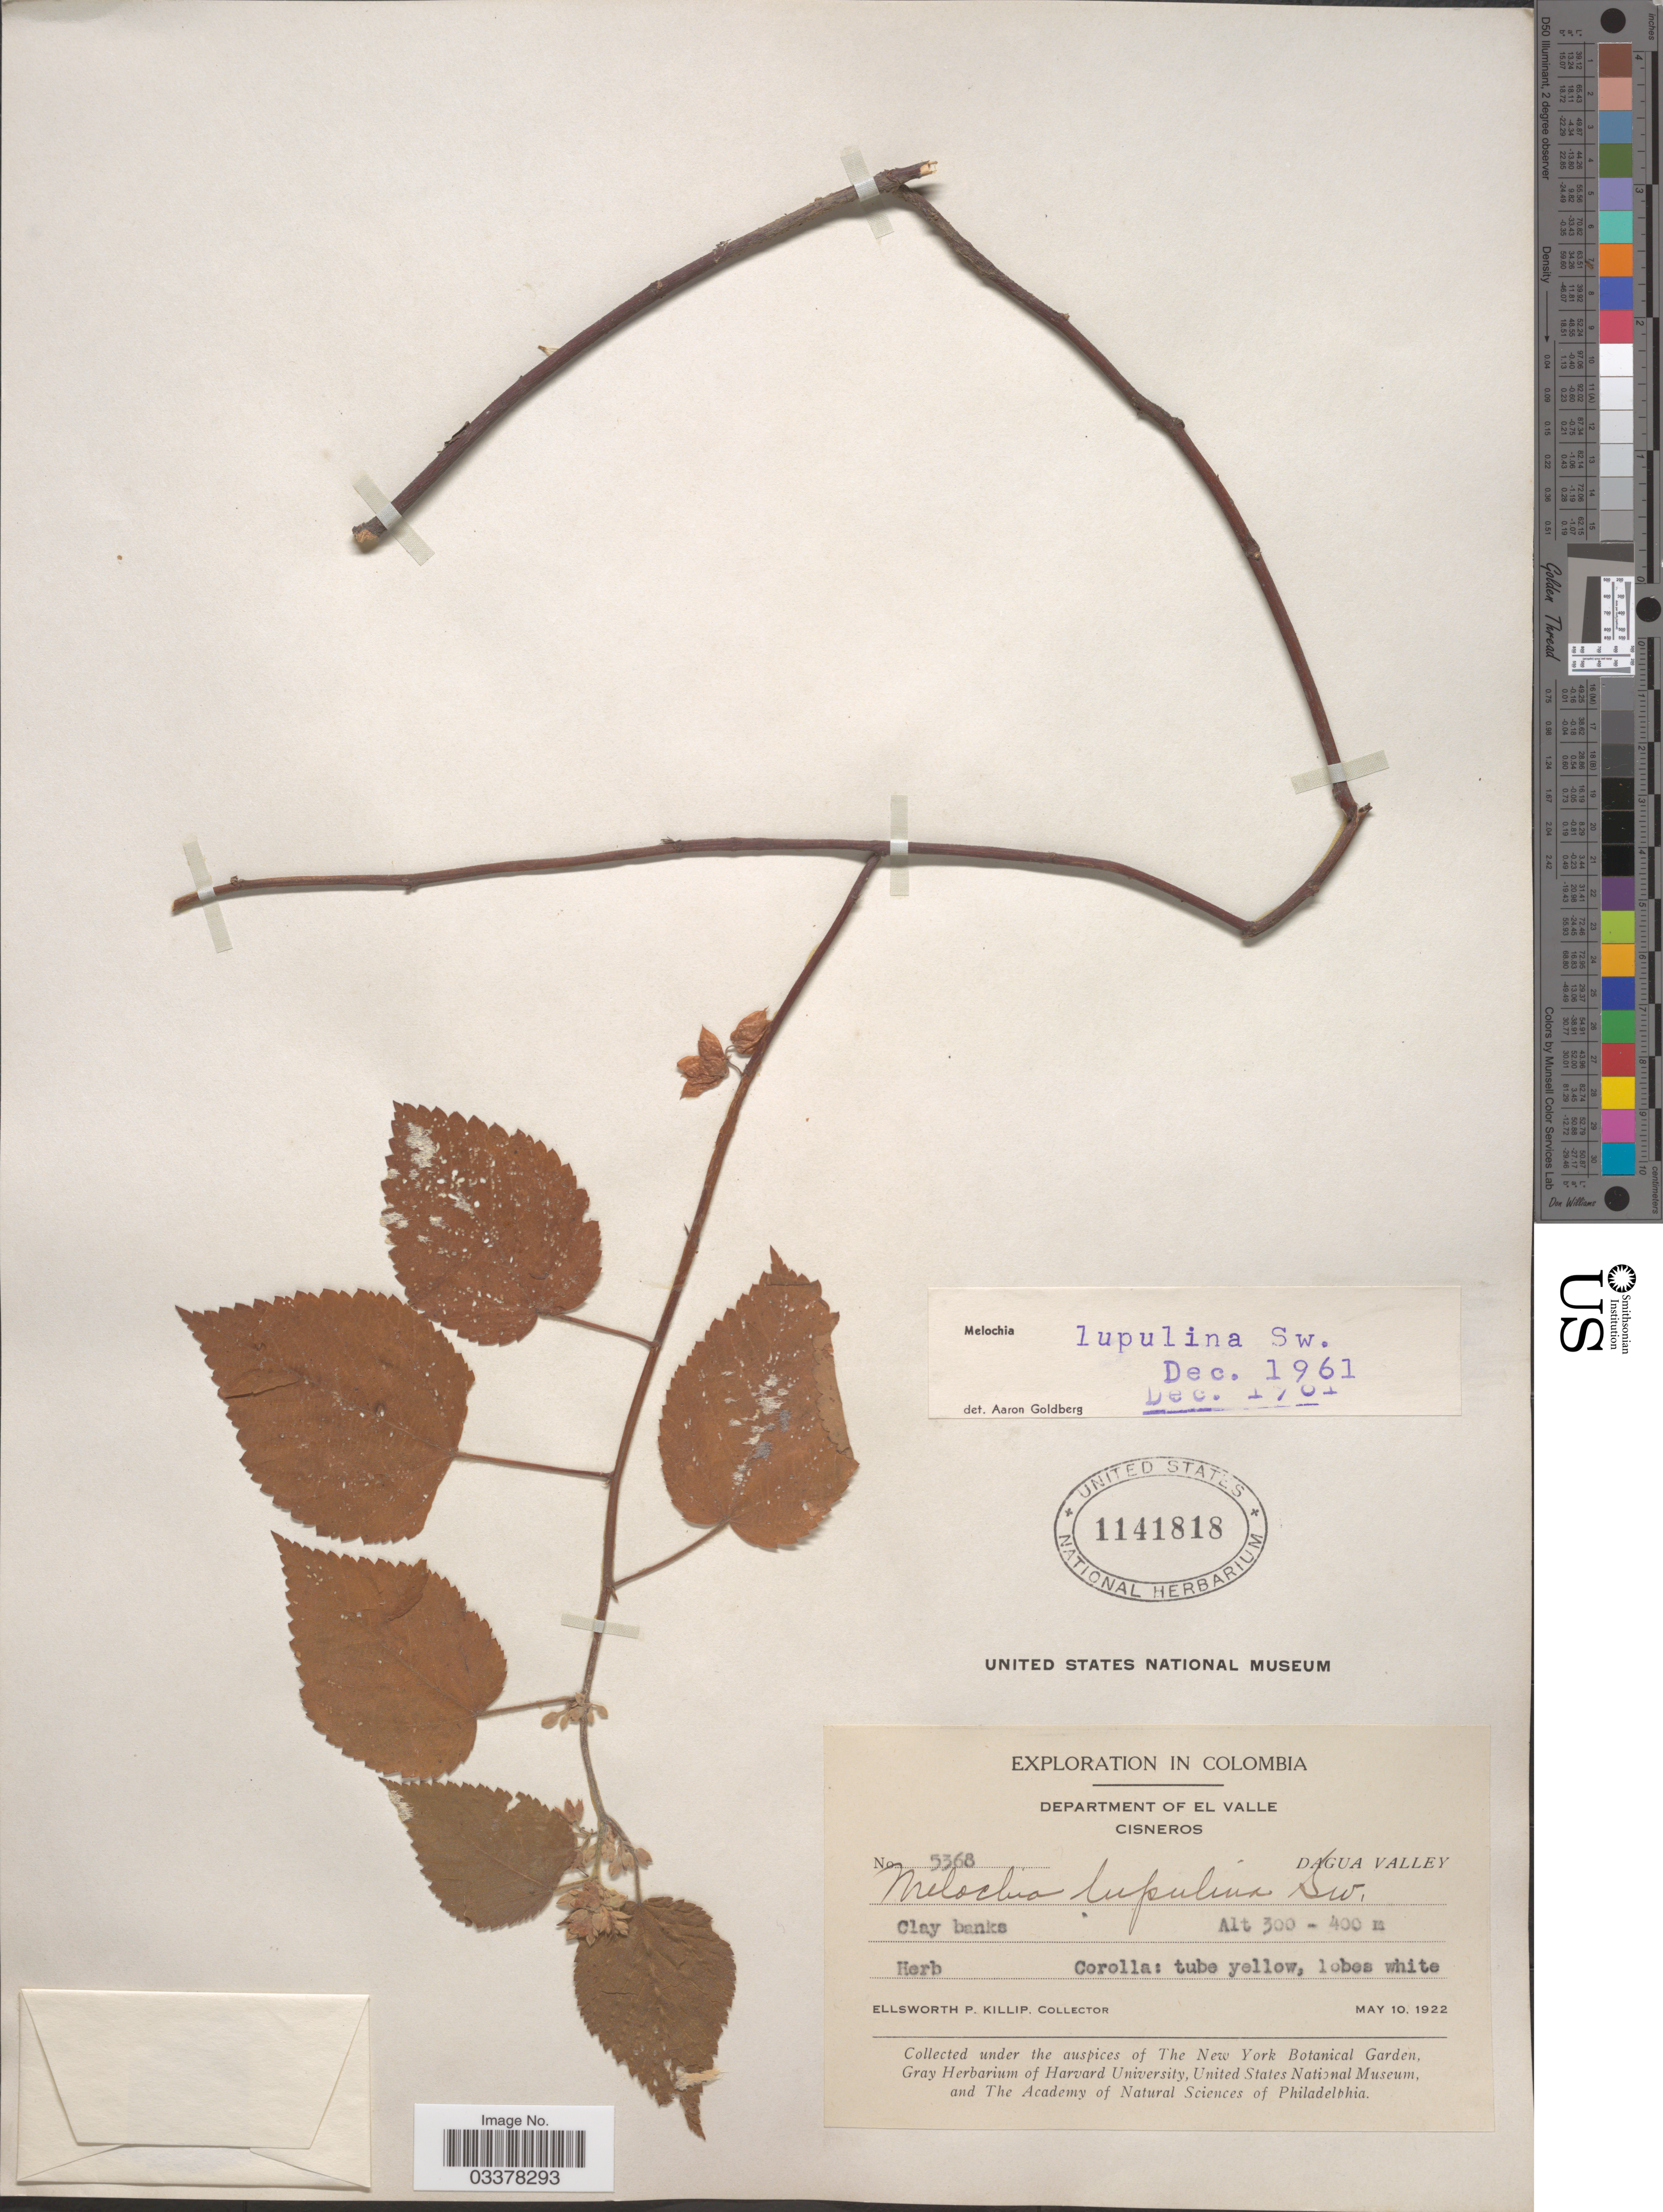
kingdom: Plantae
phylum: Tracheophyta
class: Magnoliopsida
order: Malvales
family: Malvaceae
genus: Melochia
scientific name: Melochia lupulina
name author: Sw.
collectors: E. P. Killip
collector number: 5368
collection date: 1922-05-10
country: Colombia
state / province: Valle del Cauca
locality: Department of El Valle. Cisneros, Dagua Valley.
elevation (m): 300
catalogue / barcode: US 1141818